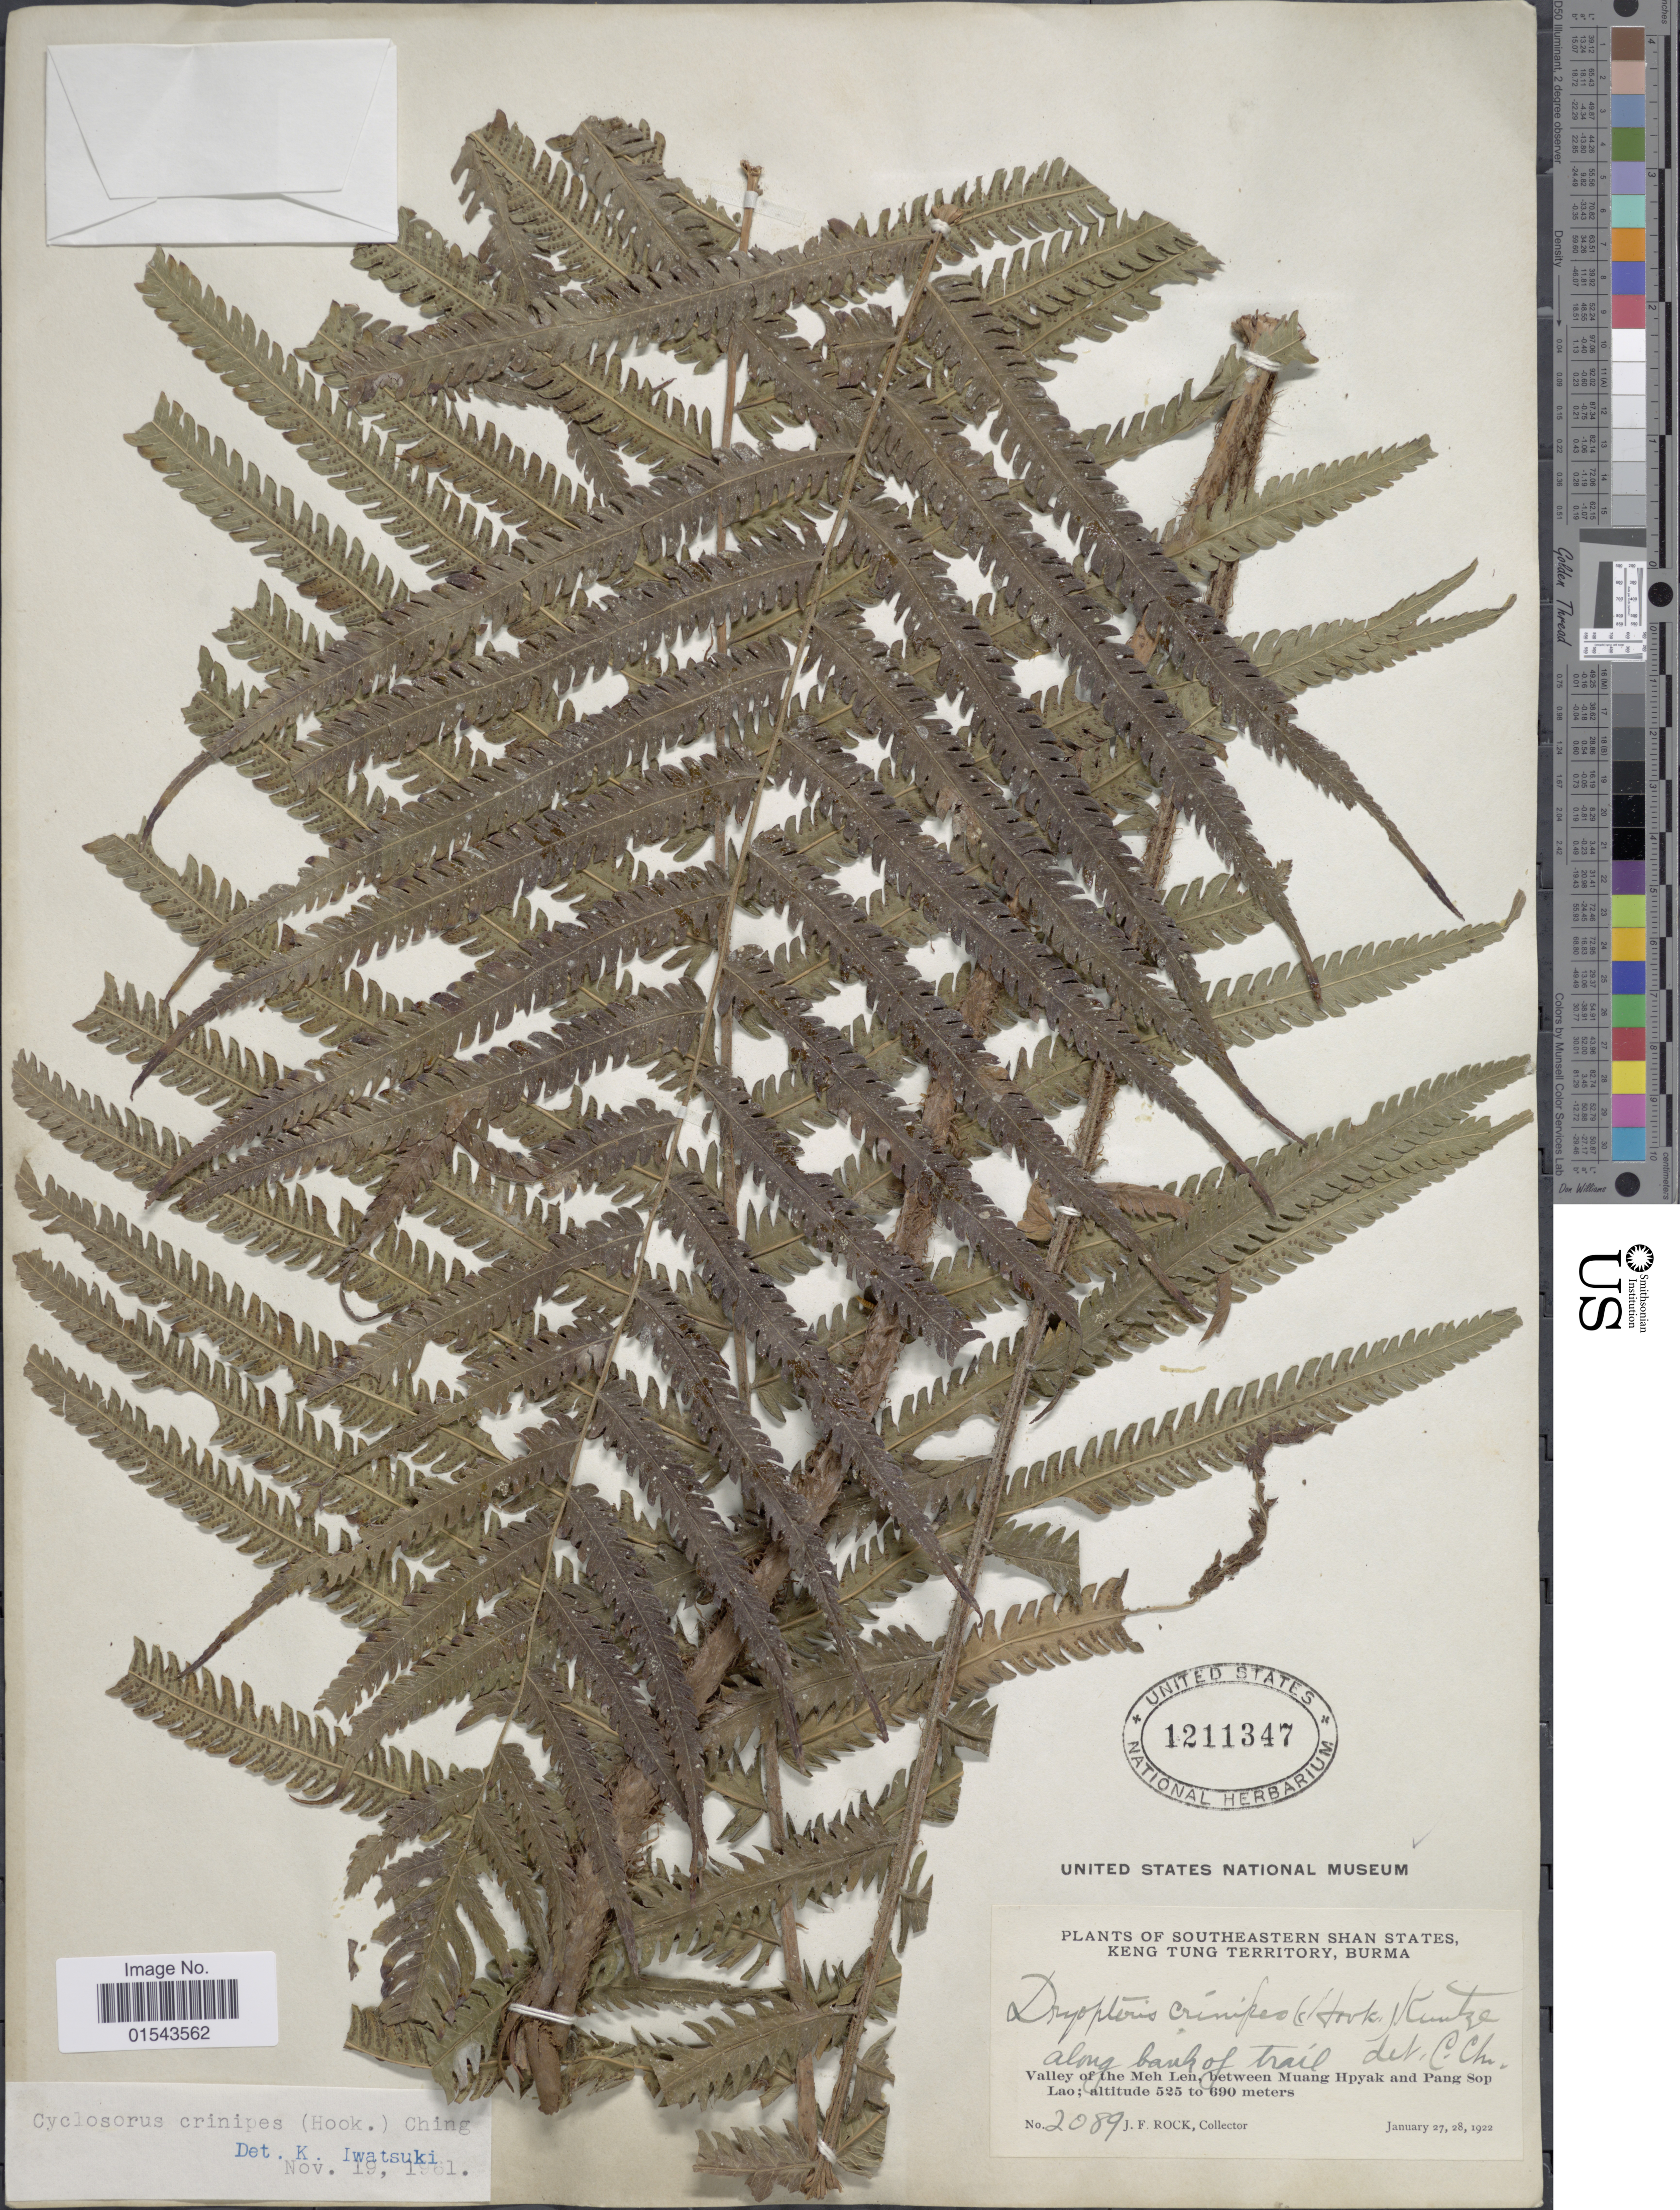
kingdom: Plantae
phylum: Tracheophyta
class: Polypodiopsida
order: Polypodiales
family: Thelypteridaceae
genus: Christella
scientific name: Christella crinipes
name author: (Hook.) Holttum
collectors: J. Rock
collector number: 2089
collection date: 1922-01-27/1922-01-28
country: Myanmar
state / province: Shan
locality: Southeastern Shan States, Keng Tung Territory, Burma. valley of the Meh Len, between Muang Hpyak and Pang Sop Lao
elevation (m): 525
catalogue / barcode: US 1211347